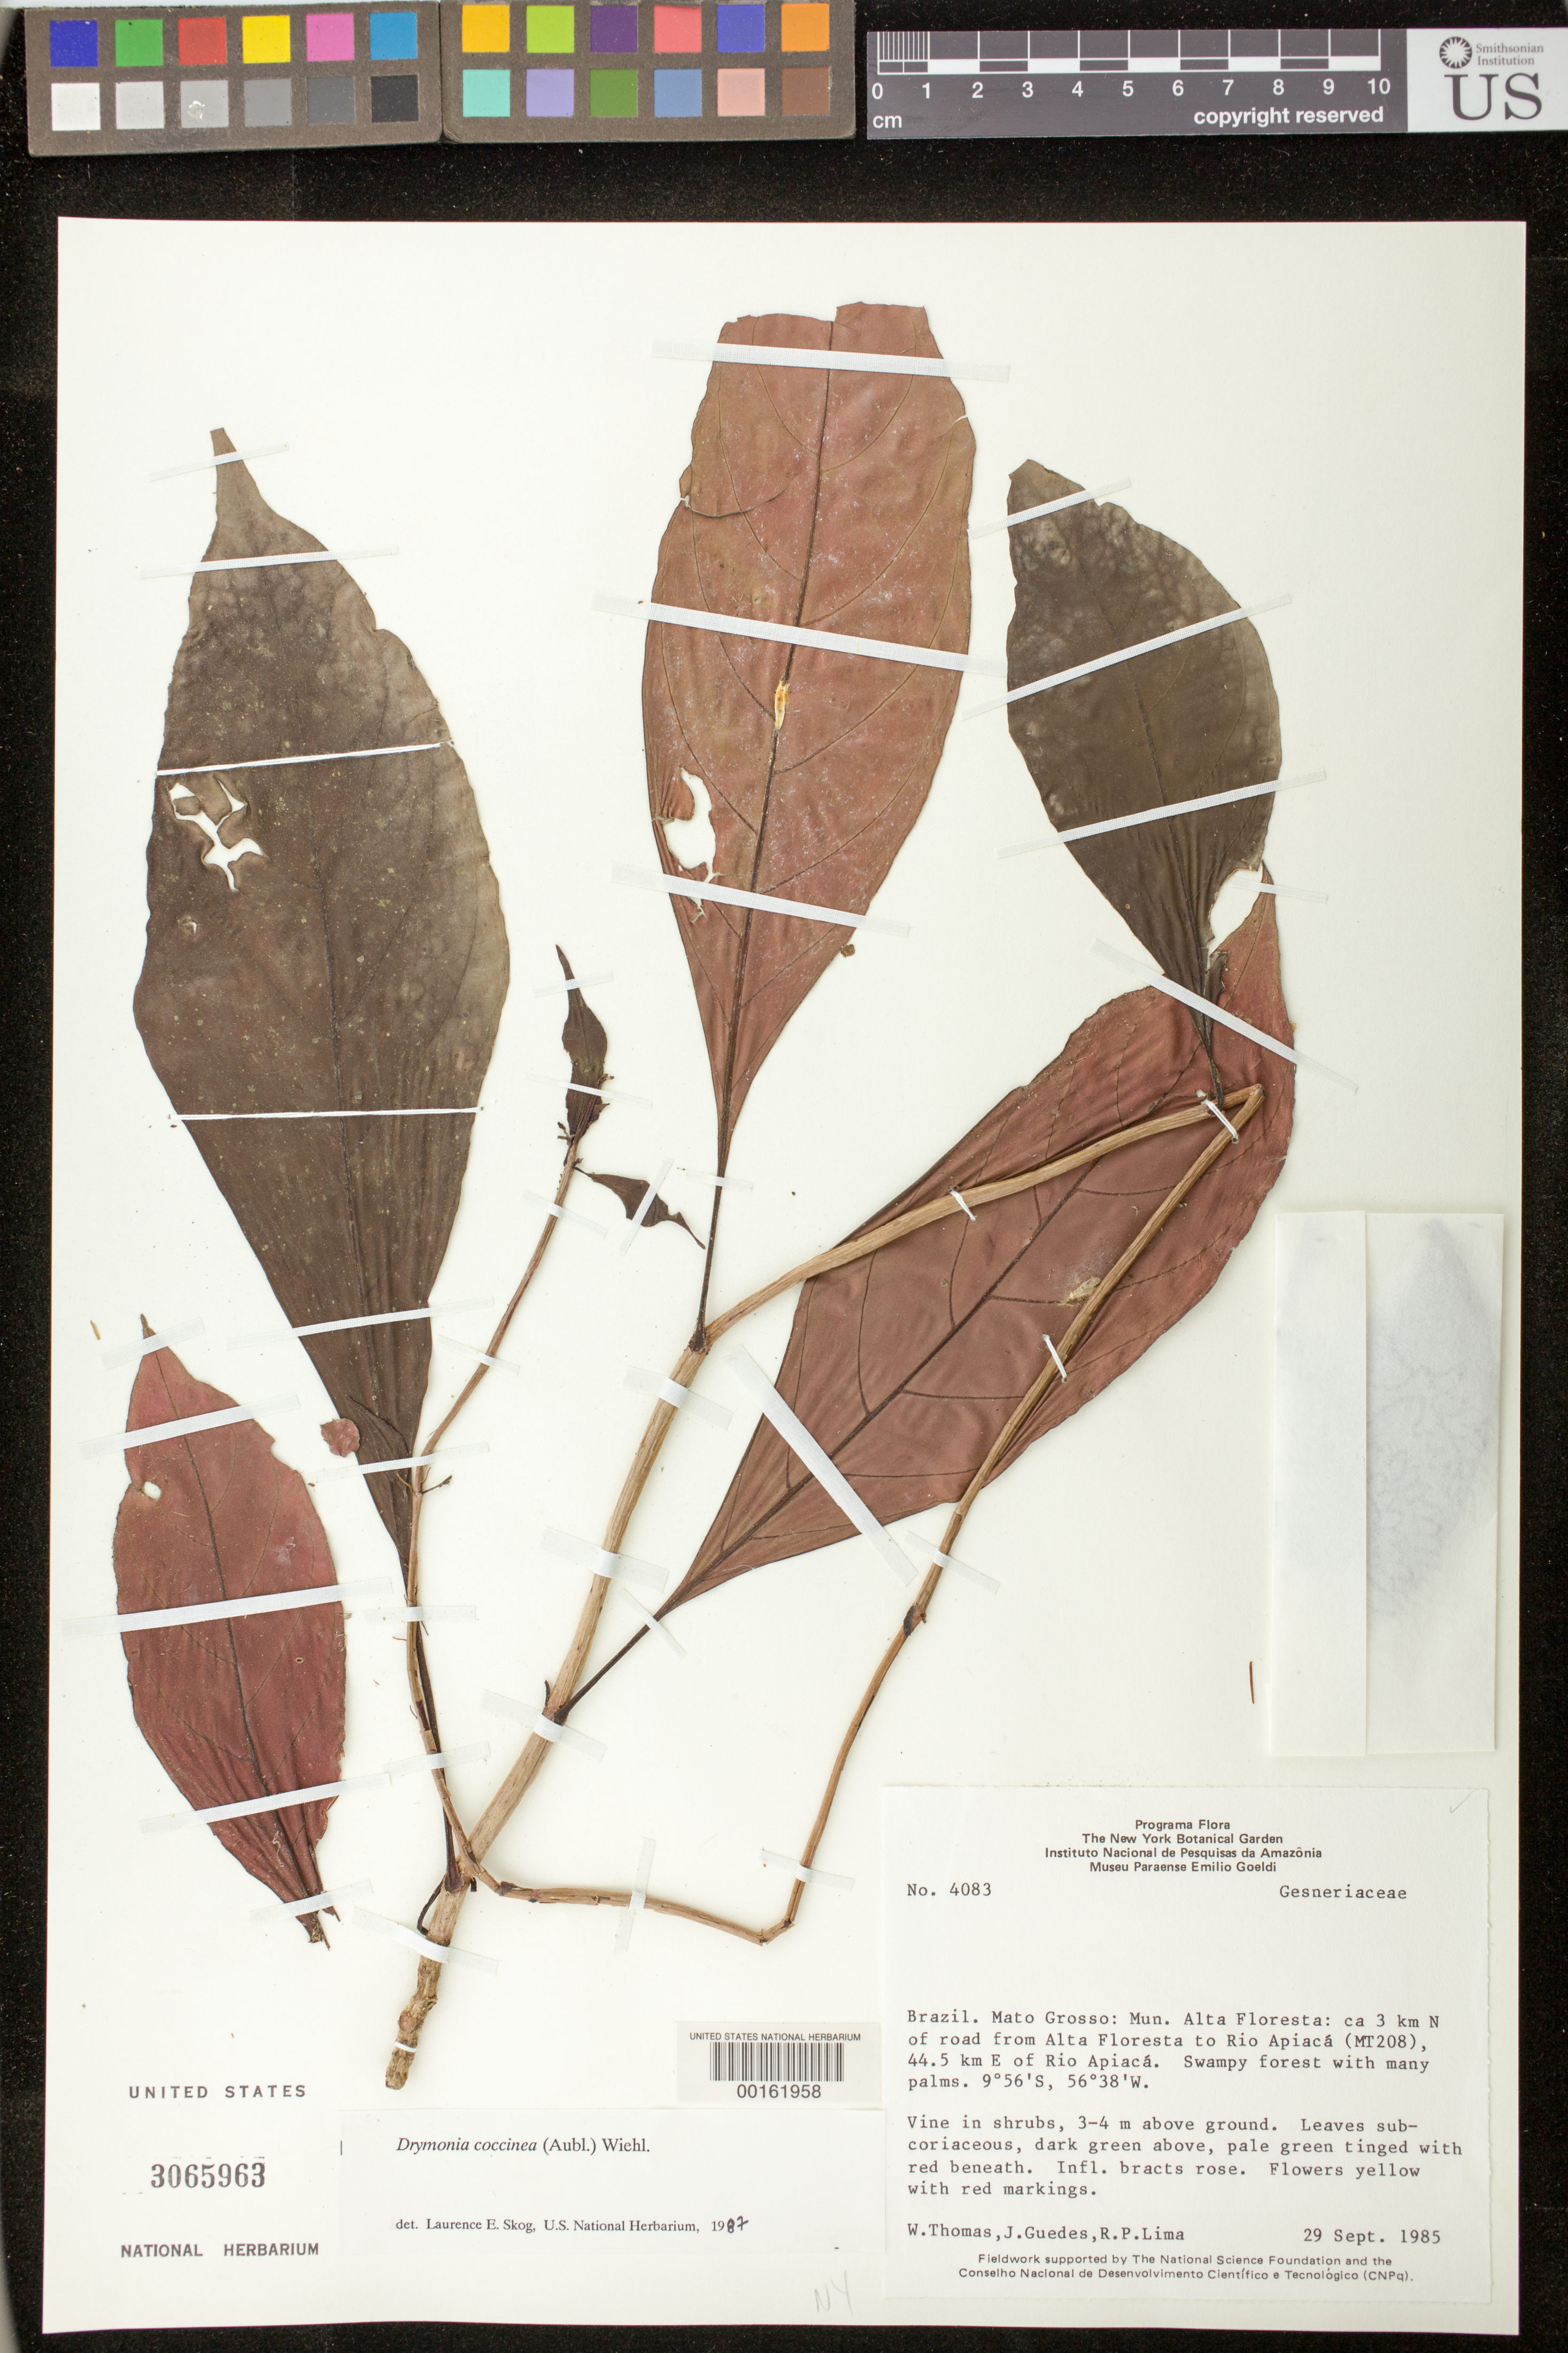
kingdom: Plantae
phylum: Tracheophyta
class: Magnoliopsida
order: Lamiales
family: Gesneriaceae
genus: Drymonia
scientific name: Drymonia coccinea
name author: (Aubl.) Wiehler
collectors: W. W. Thomas & et al.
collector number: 4083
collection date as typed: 29 Sep 1985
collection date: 1985-09-29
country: Brazil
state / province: Mato Grosso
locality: Mun. Alta Floresta, about 3 km N of road from alta Floresta on Rio Apiaca (MT208), 44.5 km E of Rio Apiaca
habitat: Swampy forest with many palms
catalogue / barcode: US 3065963